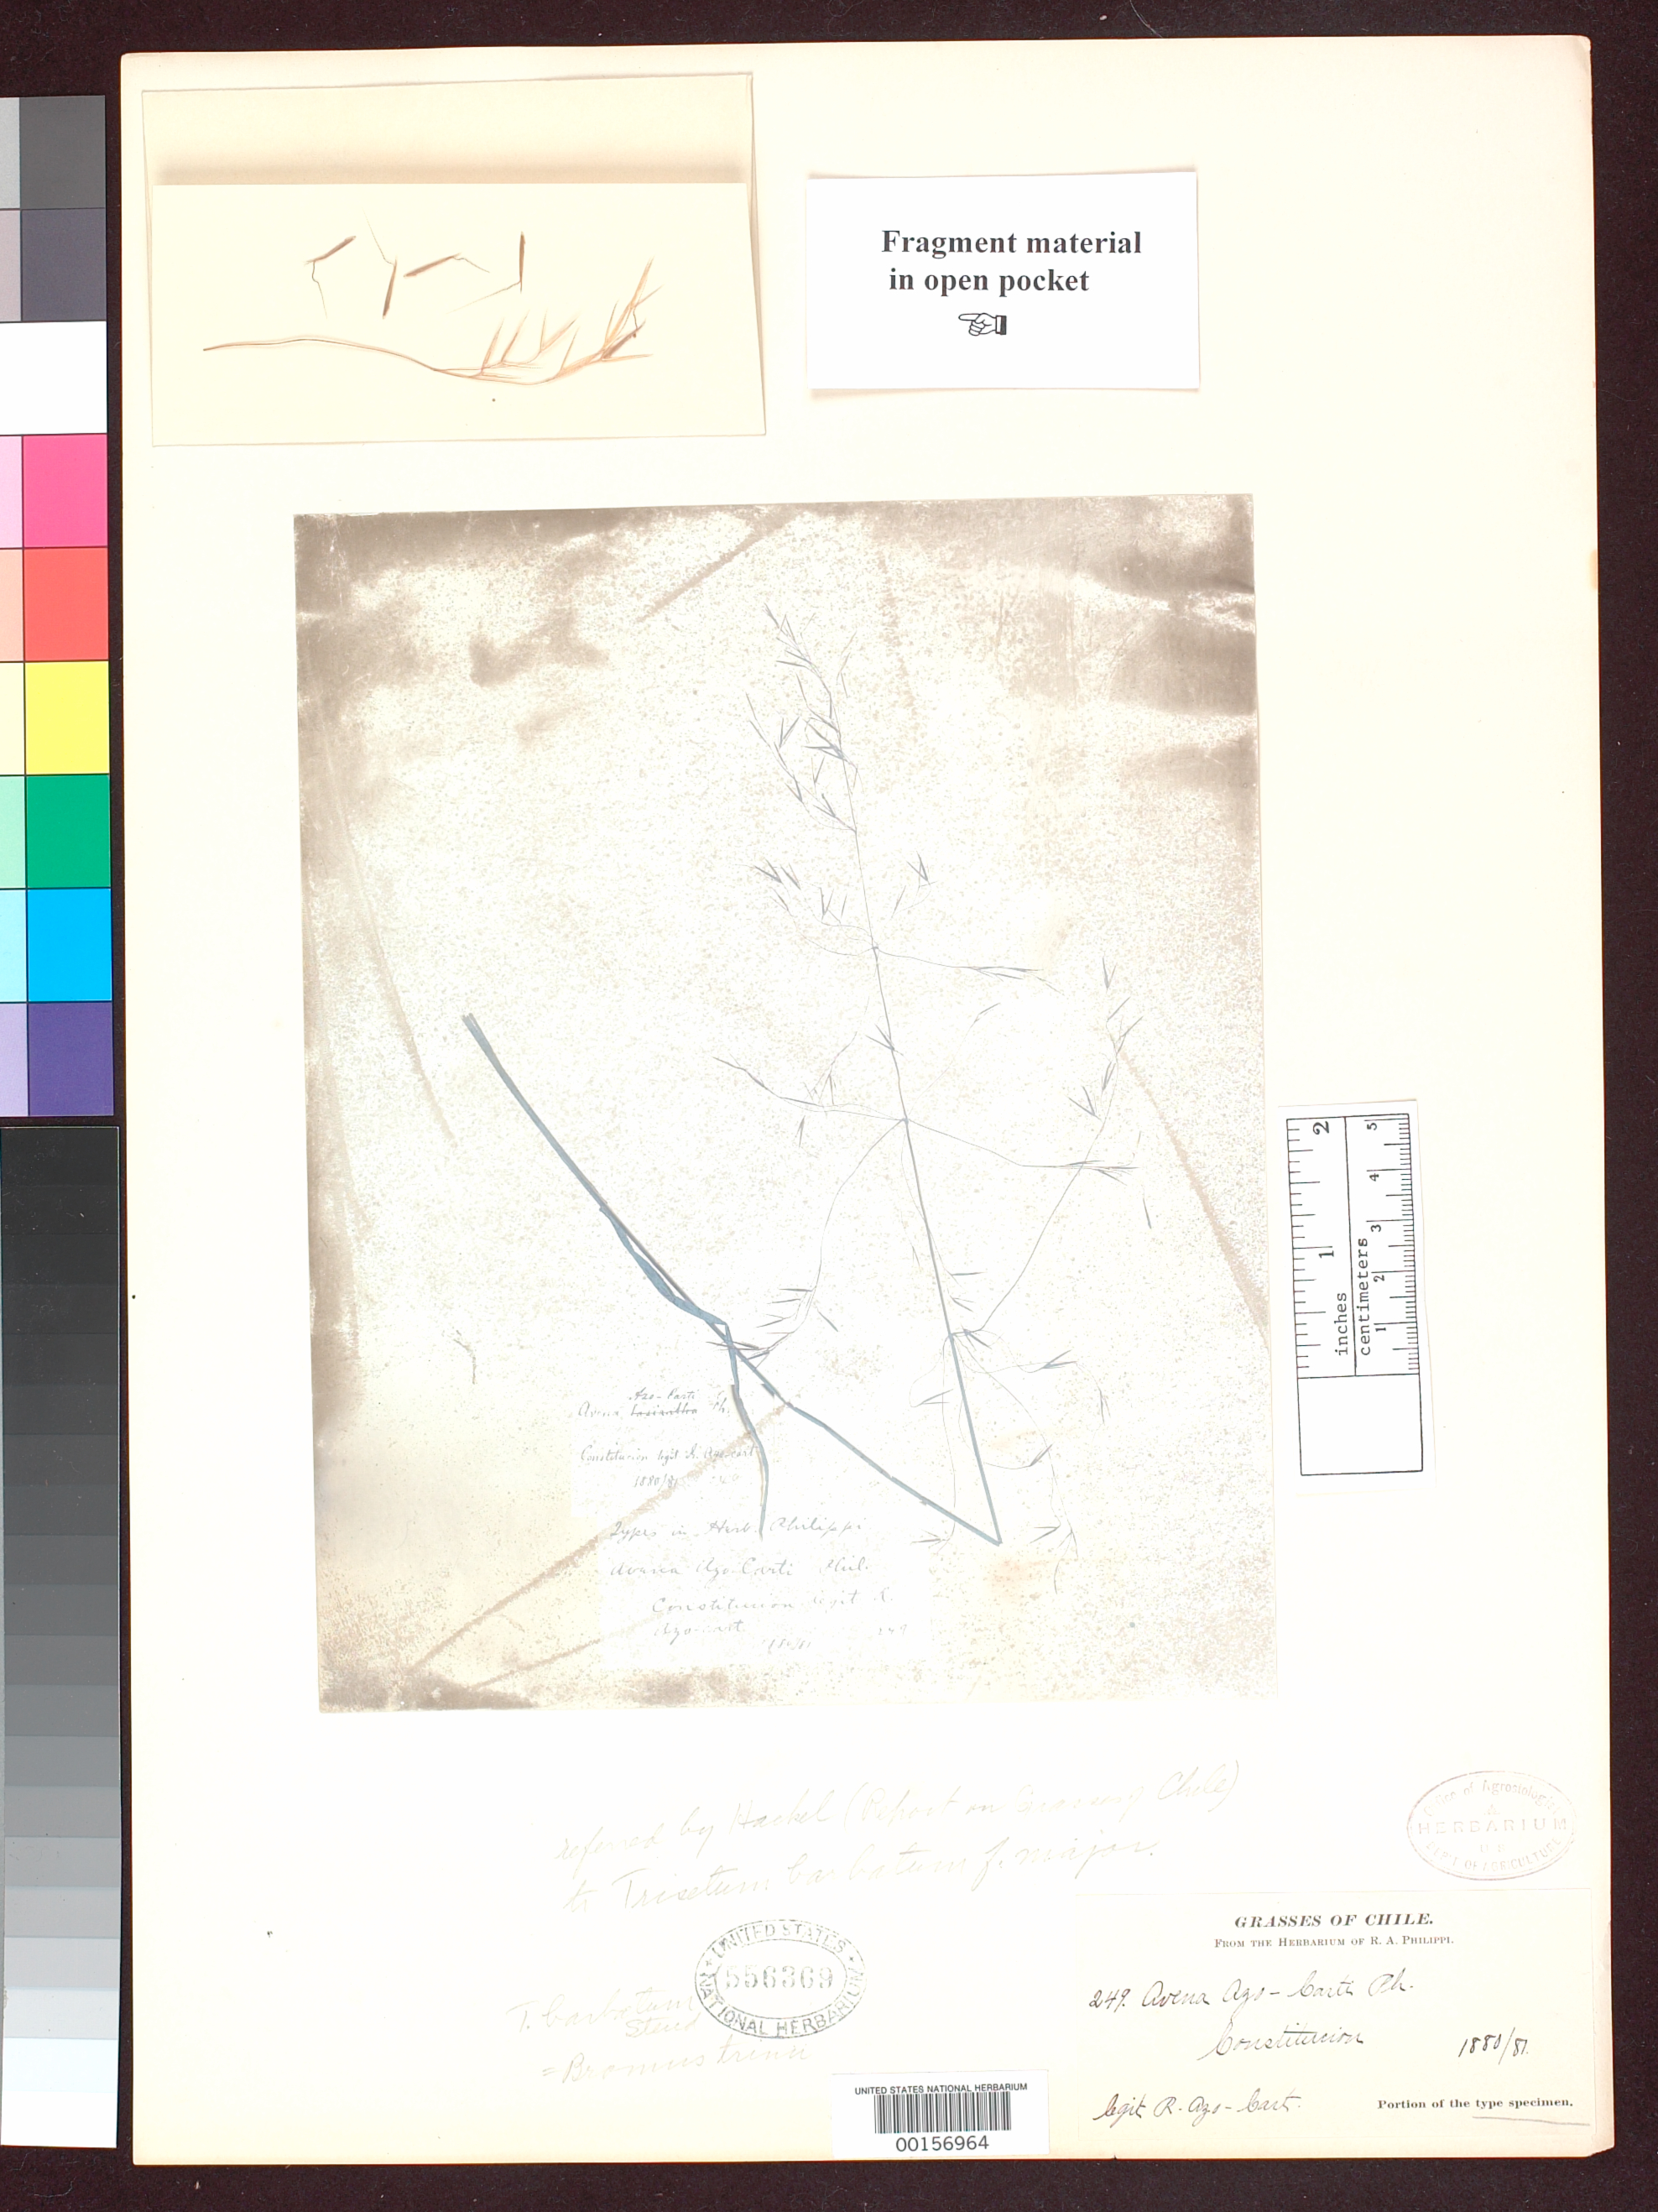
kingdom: Plantae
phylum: Tracheophyta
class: Liliopsida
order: Poales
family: Poaceae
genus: Avena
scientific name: Avena azo-carti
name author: Phil.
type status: Type Fragment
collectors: R. Azo-Cart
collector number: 249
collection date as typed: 1880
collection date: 1880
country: Chile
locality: Prope Constitucion.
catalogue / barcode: US 556369